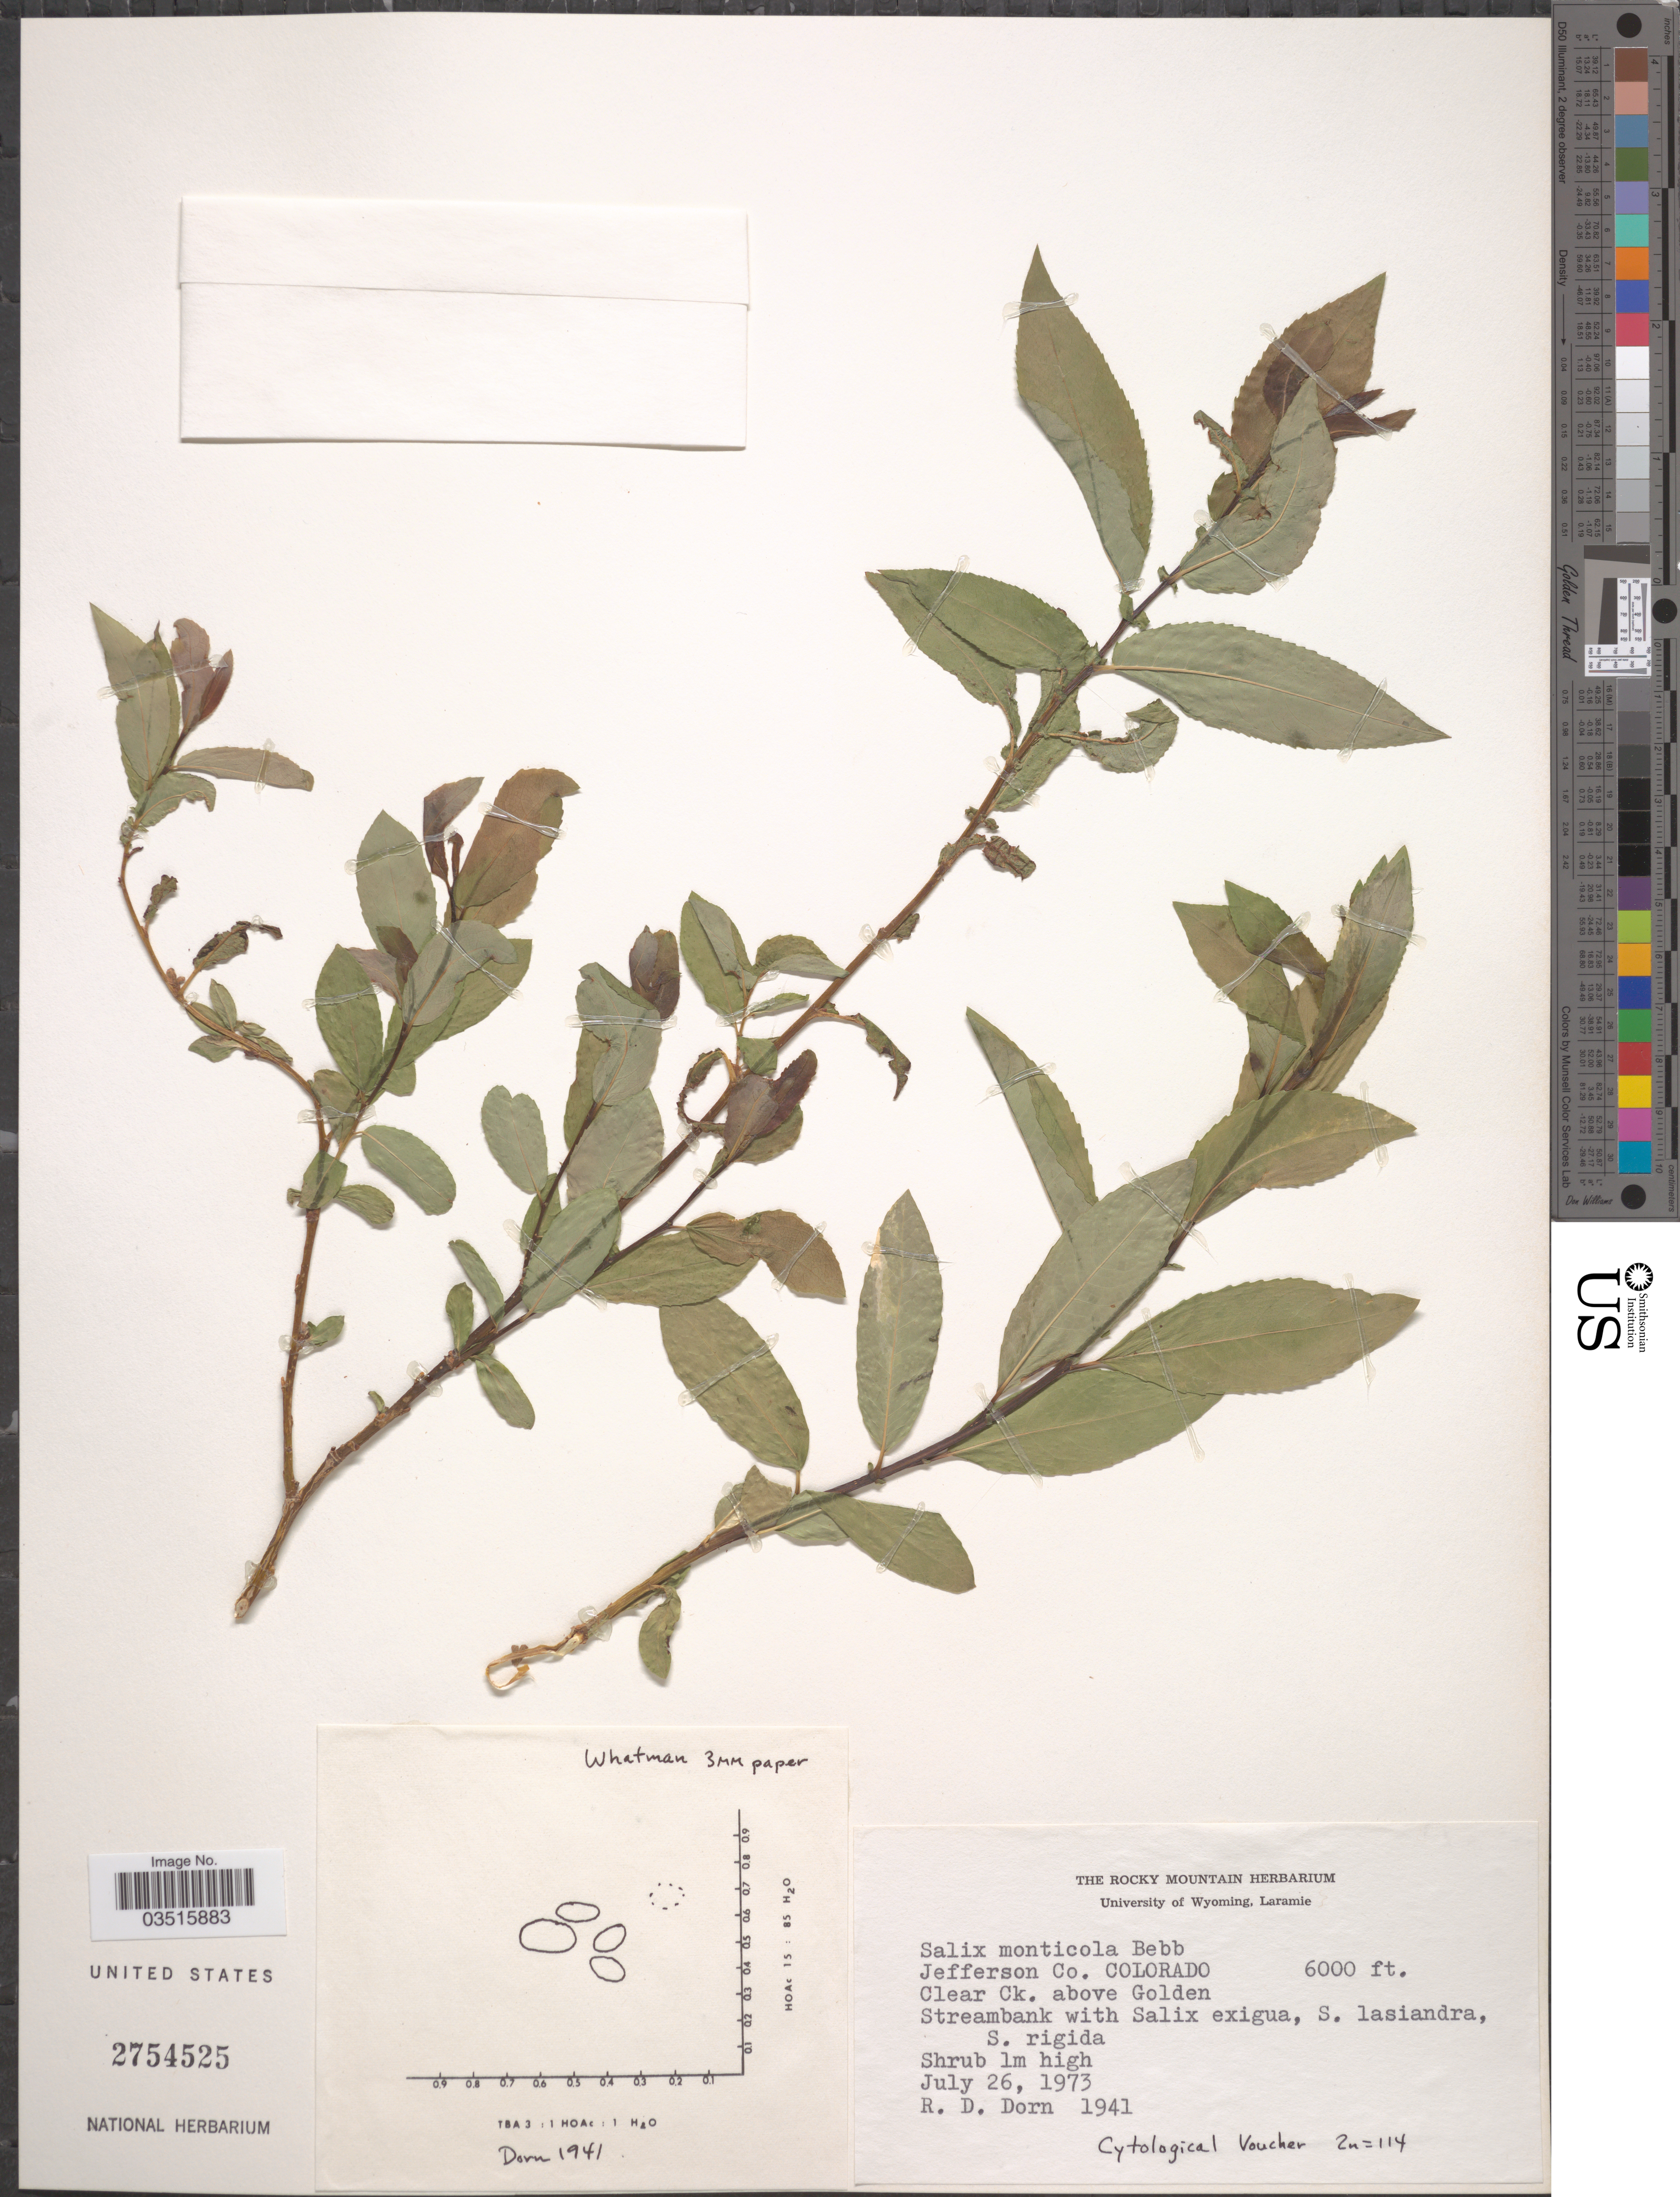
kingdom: Plantae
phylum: Tracheophyta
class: Magnoliopsida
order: Malpighiales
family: Salicaceae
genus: Salix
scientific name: Salix monticola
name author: Bebb.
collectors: R. D. Dorn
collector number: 1941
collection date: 1973-07-26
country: United States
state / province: Colorado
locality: Jefferson Co. Clear Ck. above Golden.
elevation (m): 1829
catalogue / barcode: US 2754525